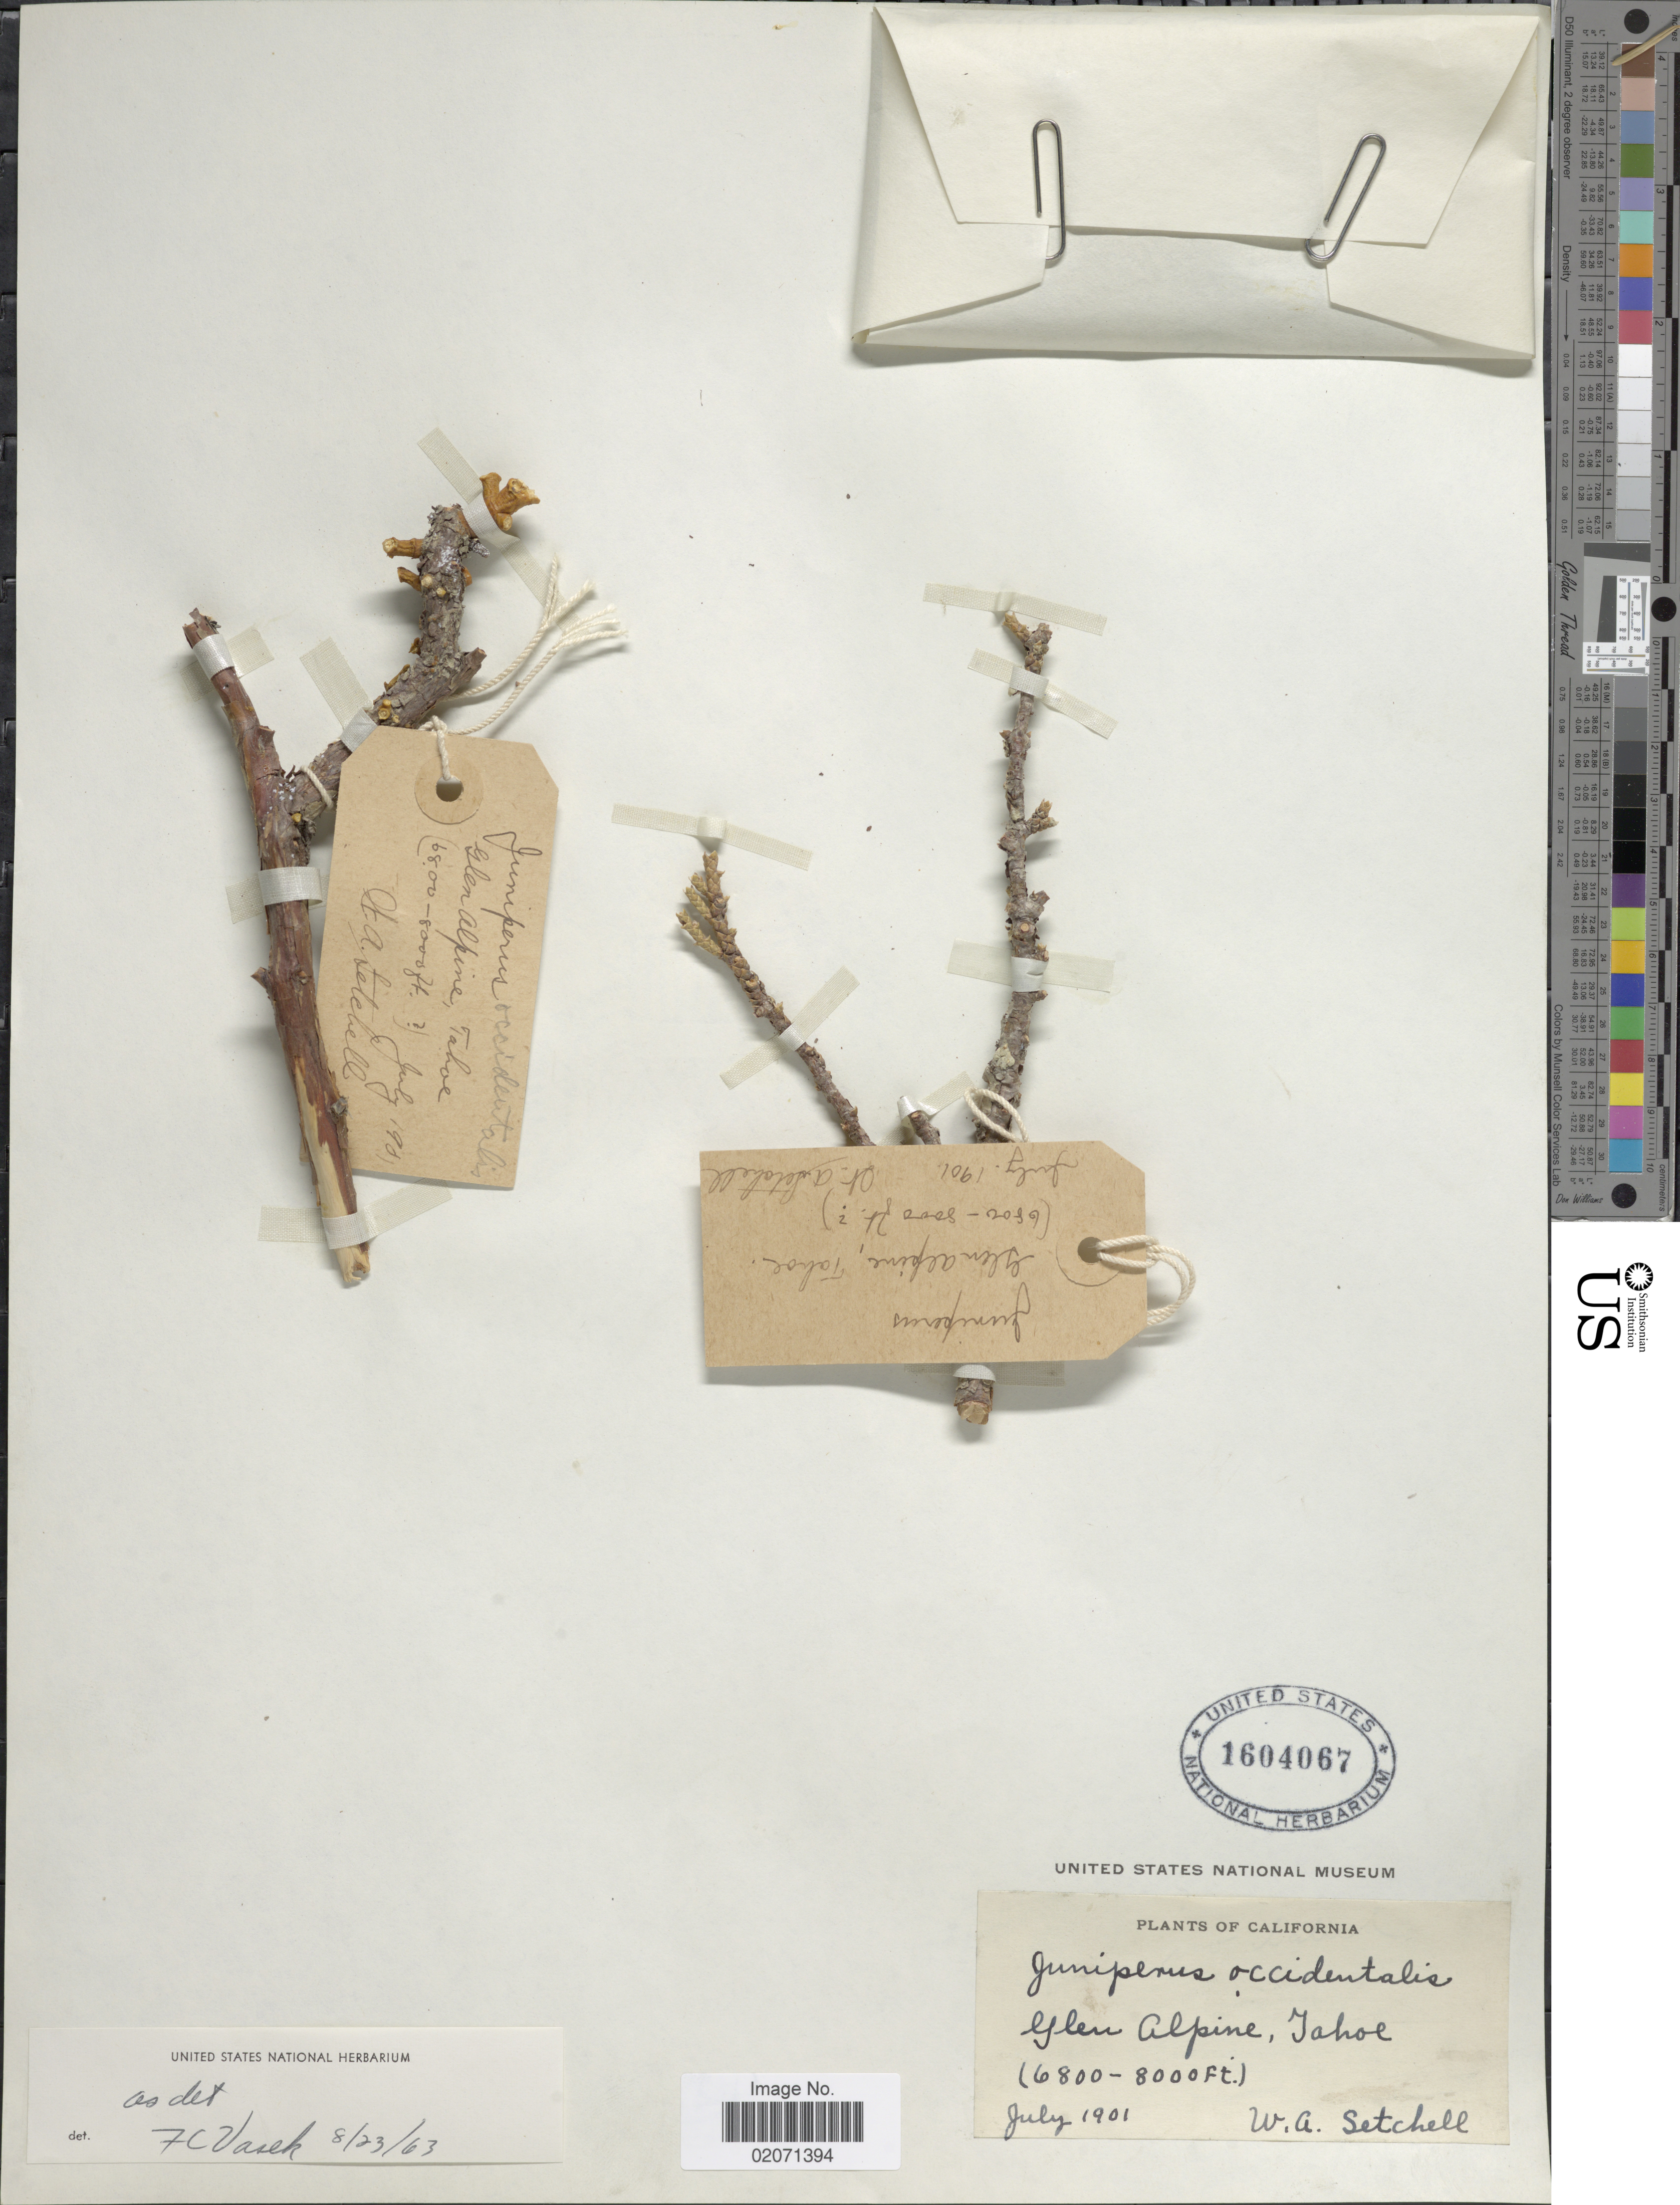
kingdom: Plantae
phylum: Tracheophyta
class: Pinopsida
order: Pinales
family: Cupressaceae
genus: Juniperus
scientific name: Juniperus occidentalis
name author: Hook.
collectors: W. Setchell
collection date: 1901-07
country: United States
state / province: California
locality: Glen Alpine, Tahoe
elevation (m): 2073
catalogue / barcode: US 1604067